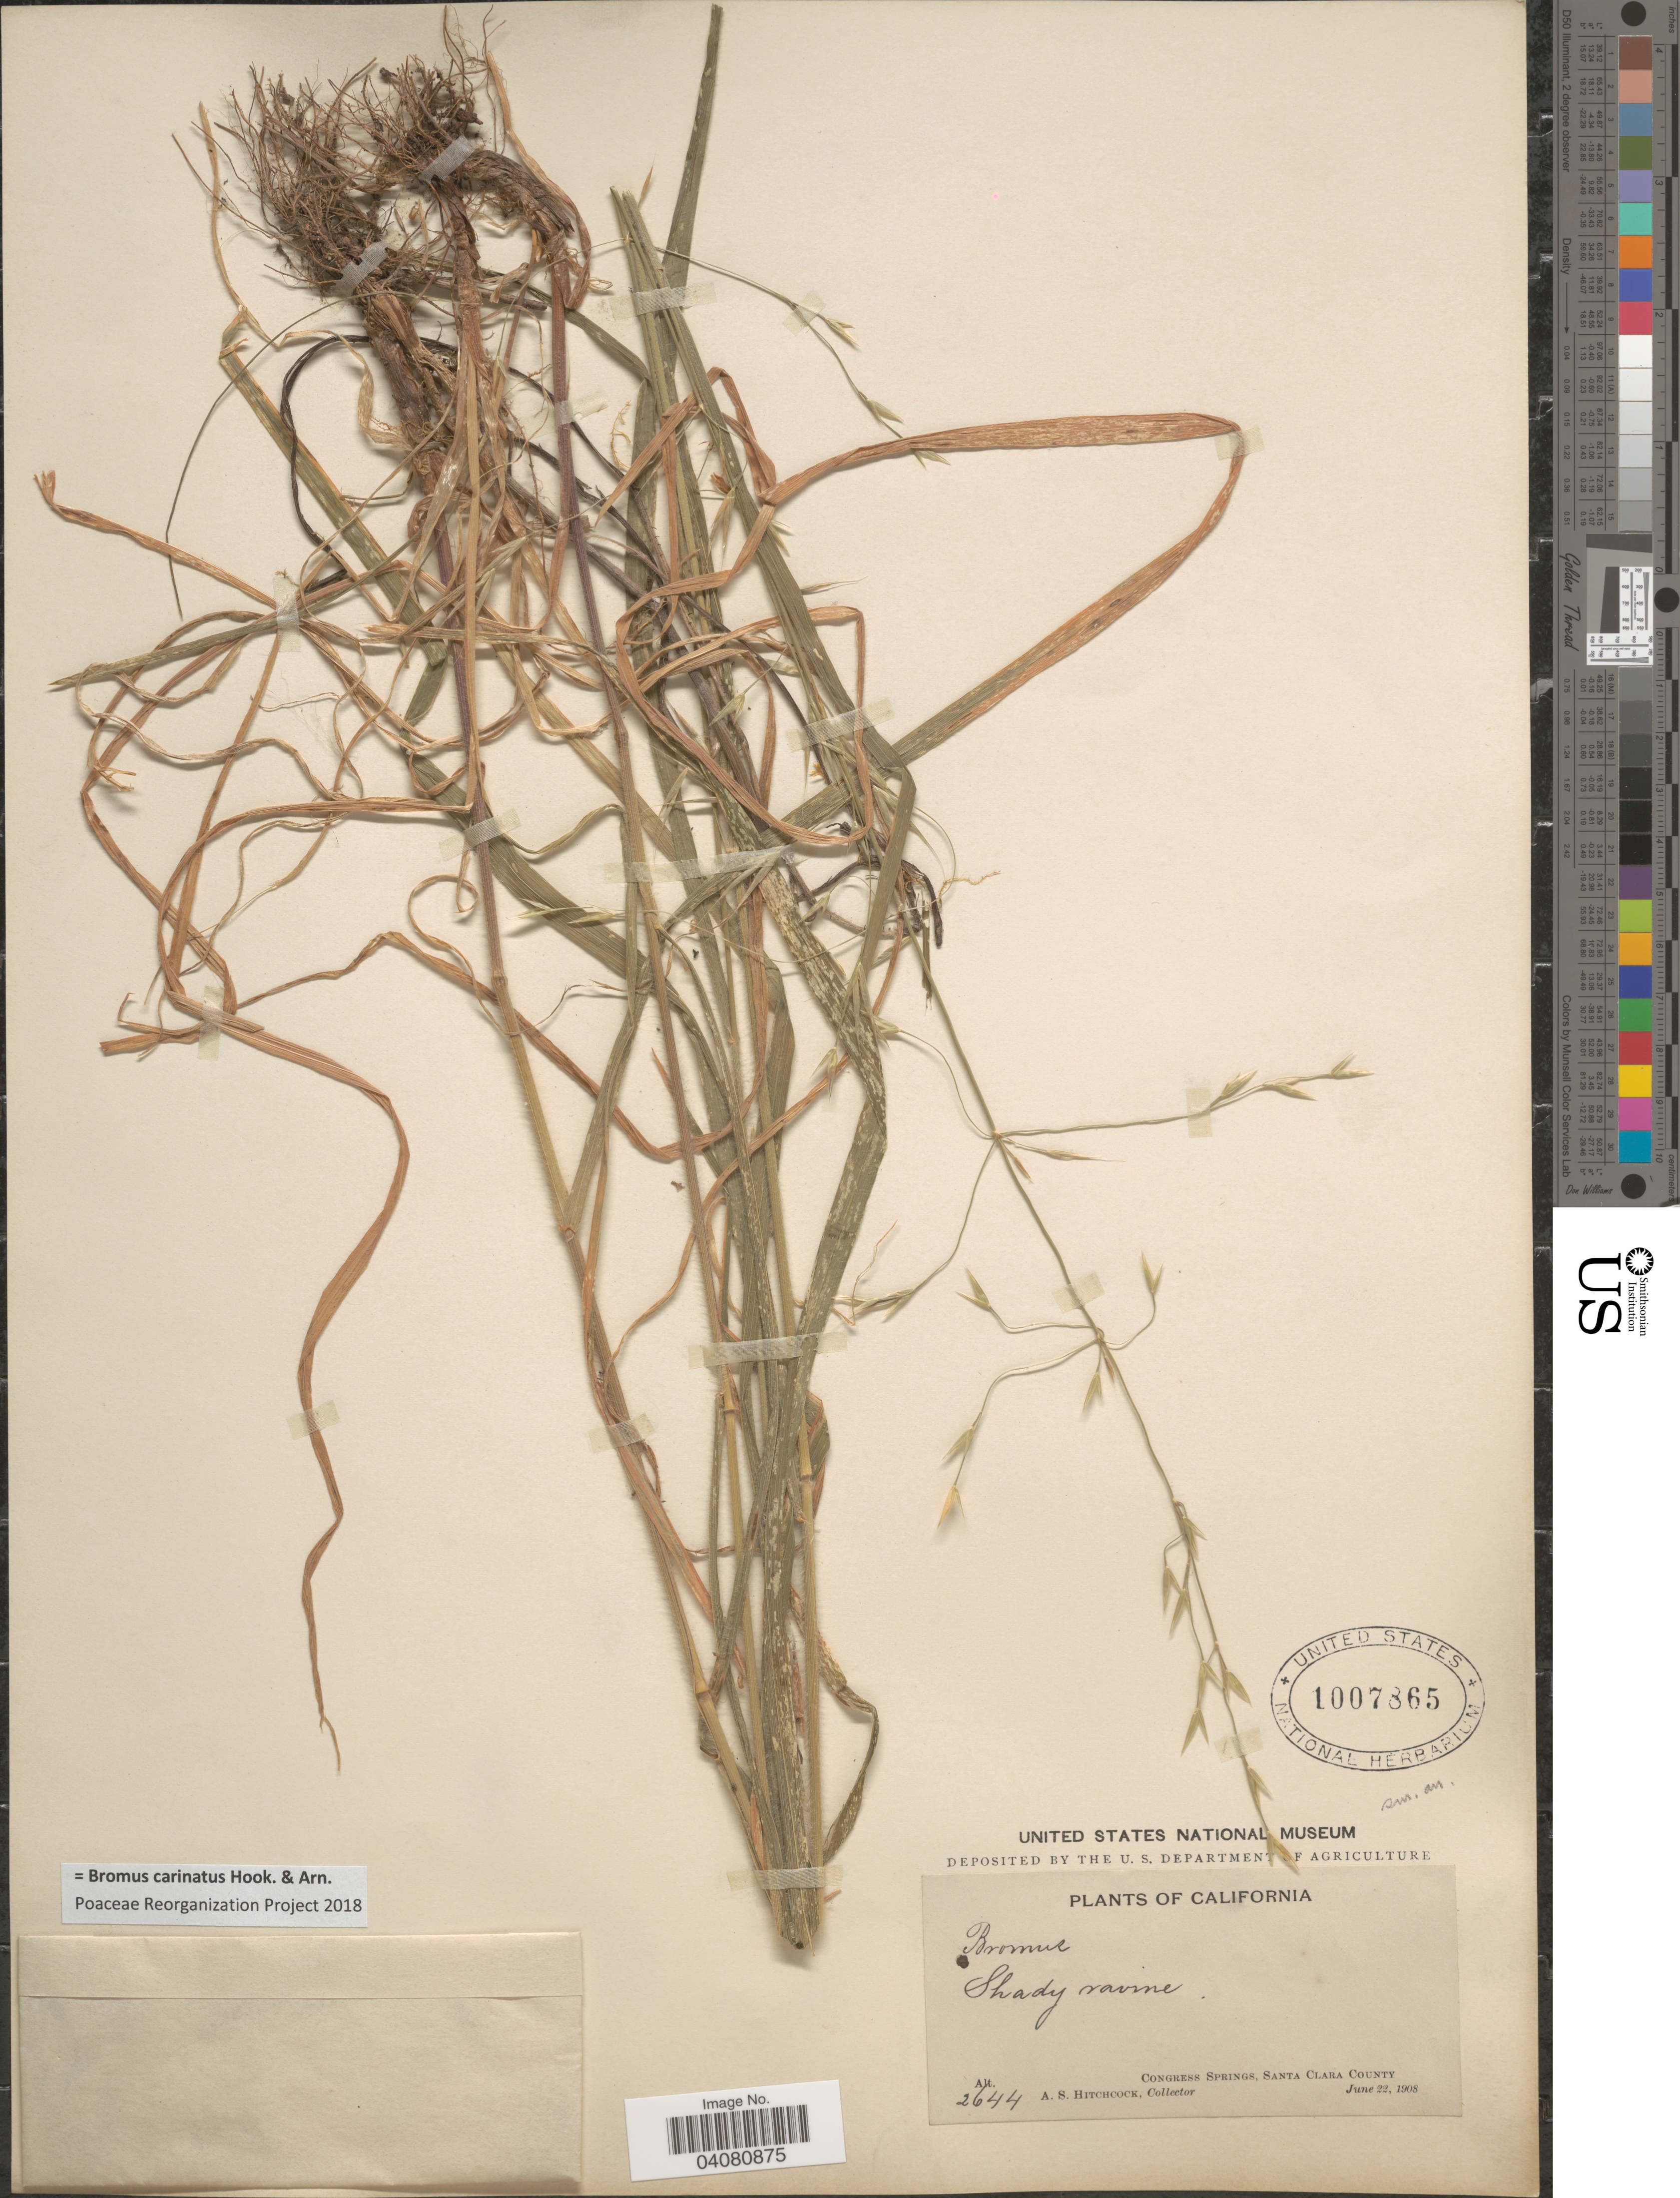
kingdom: Plantae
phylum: Tracheophyta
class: Liliopsida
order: Poales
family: Poaceae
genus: Bromus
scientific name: Bromus carinatus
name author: Hook. & Arn.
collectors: A. S. Hitchcock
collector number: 2644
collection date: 1908-06-22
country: United States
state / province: California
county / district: Santa Clara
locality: Shady ravine. Congress Springs, Santa Clara County.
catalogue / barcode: US 1007865